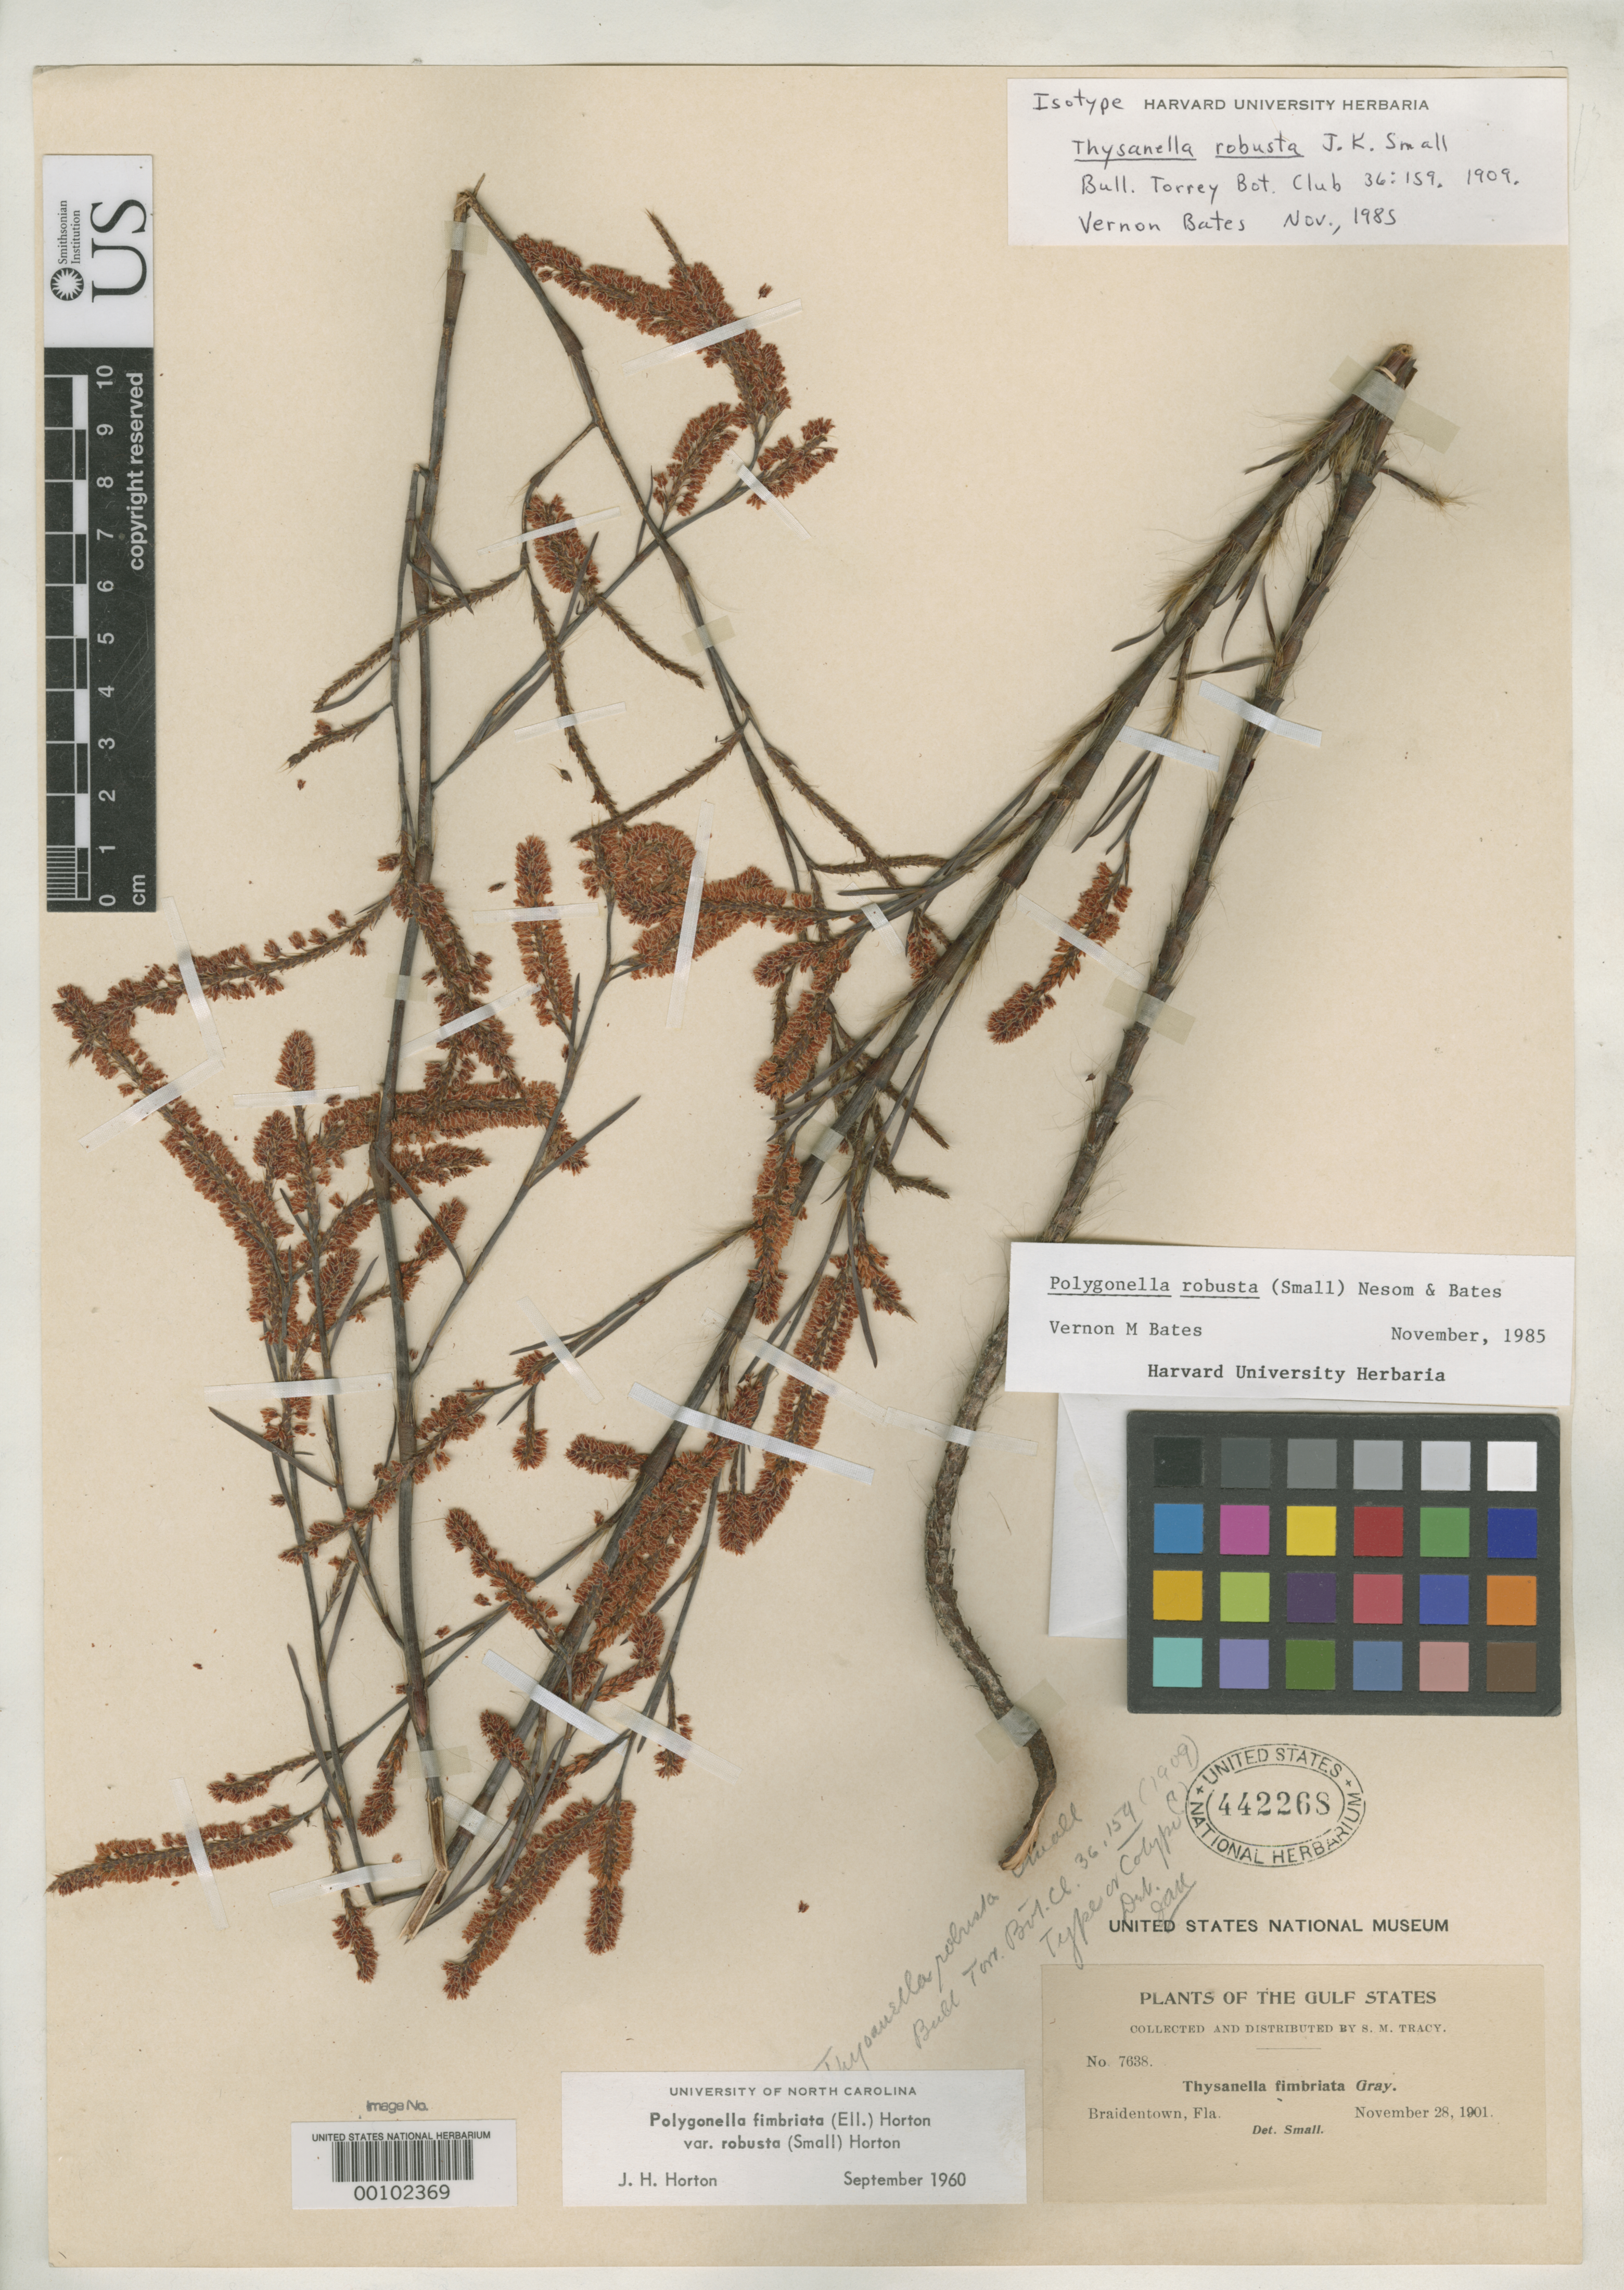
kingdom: Plantae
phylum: Tracheophyta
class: Magnoliopsida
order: Caryophyllales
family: Polygonaceae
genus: Thysanella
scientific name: Thysanella robusta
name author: Small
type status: Isotype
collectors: S. M. Tracy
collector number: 7638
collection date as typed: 28 Nov 1901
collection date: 1901-11-28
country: United States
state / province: Florida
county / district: Manatee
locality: Braidentown.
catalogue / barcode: US 442268